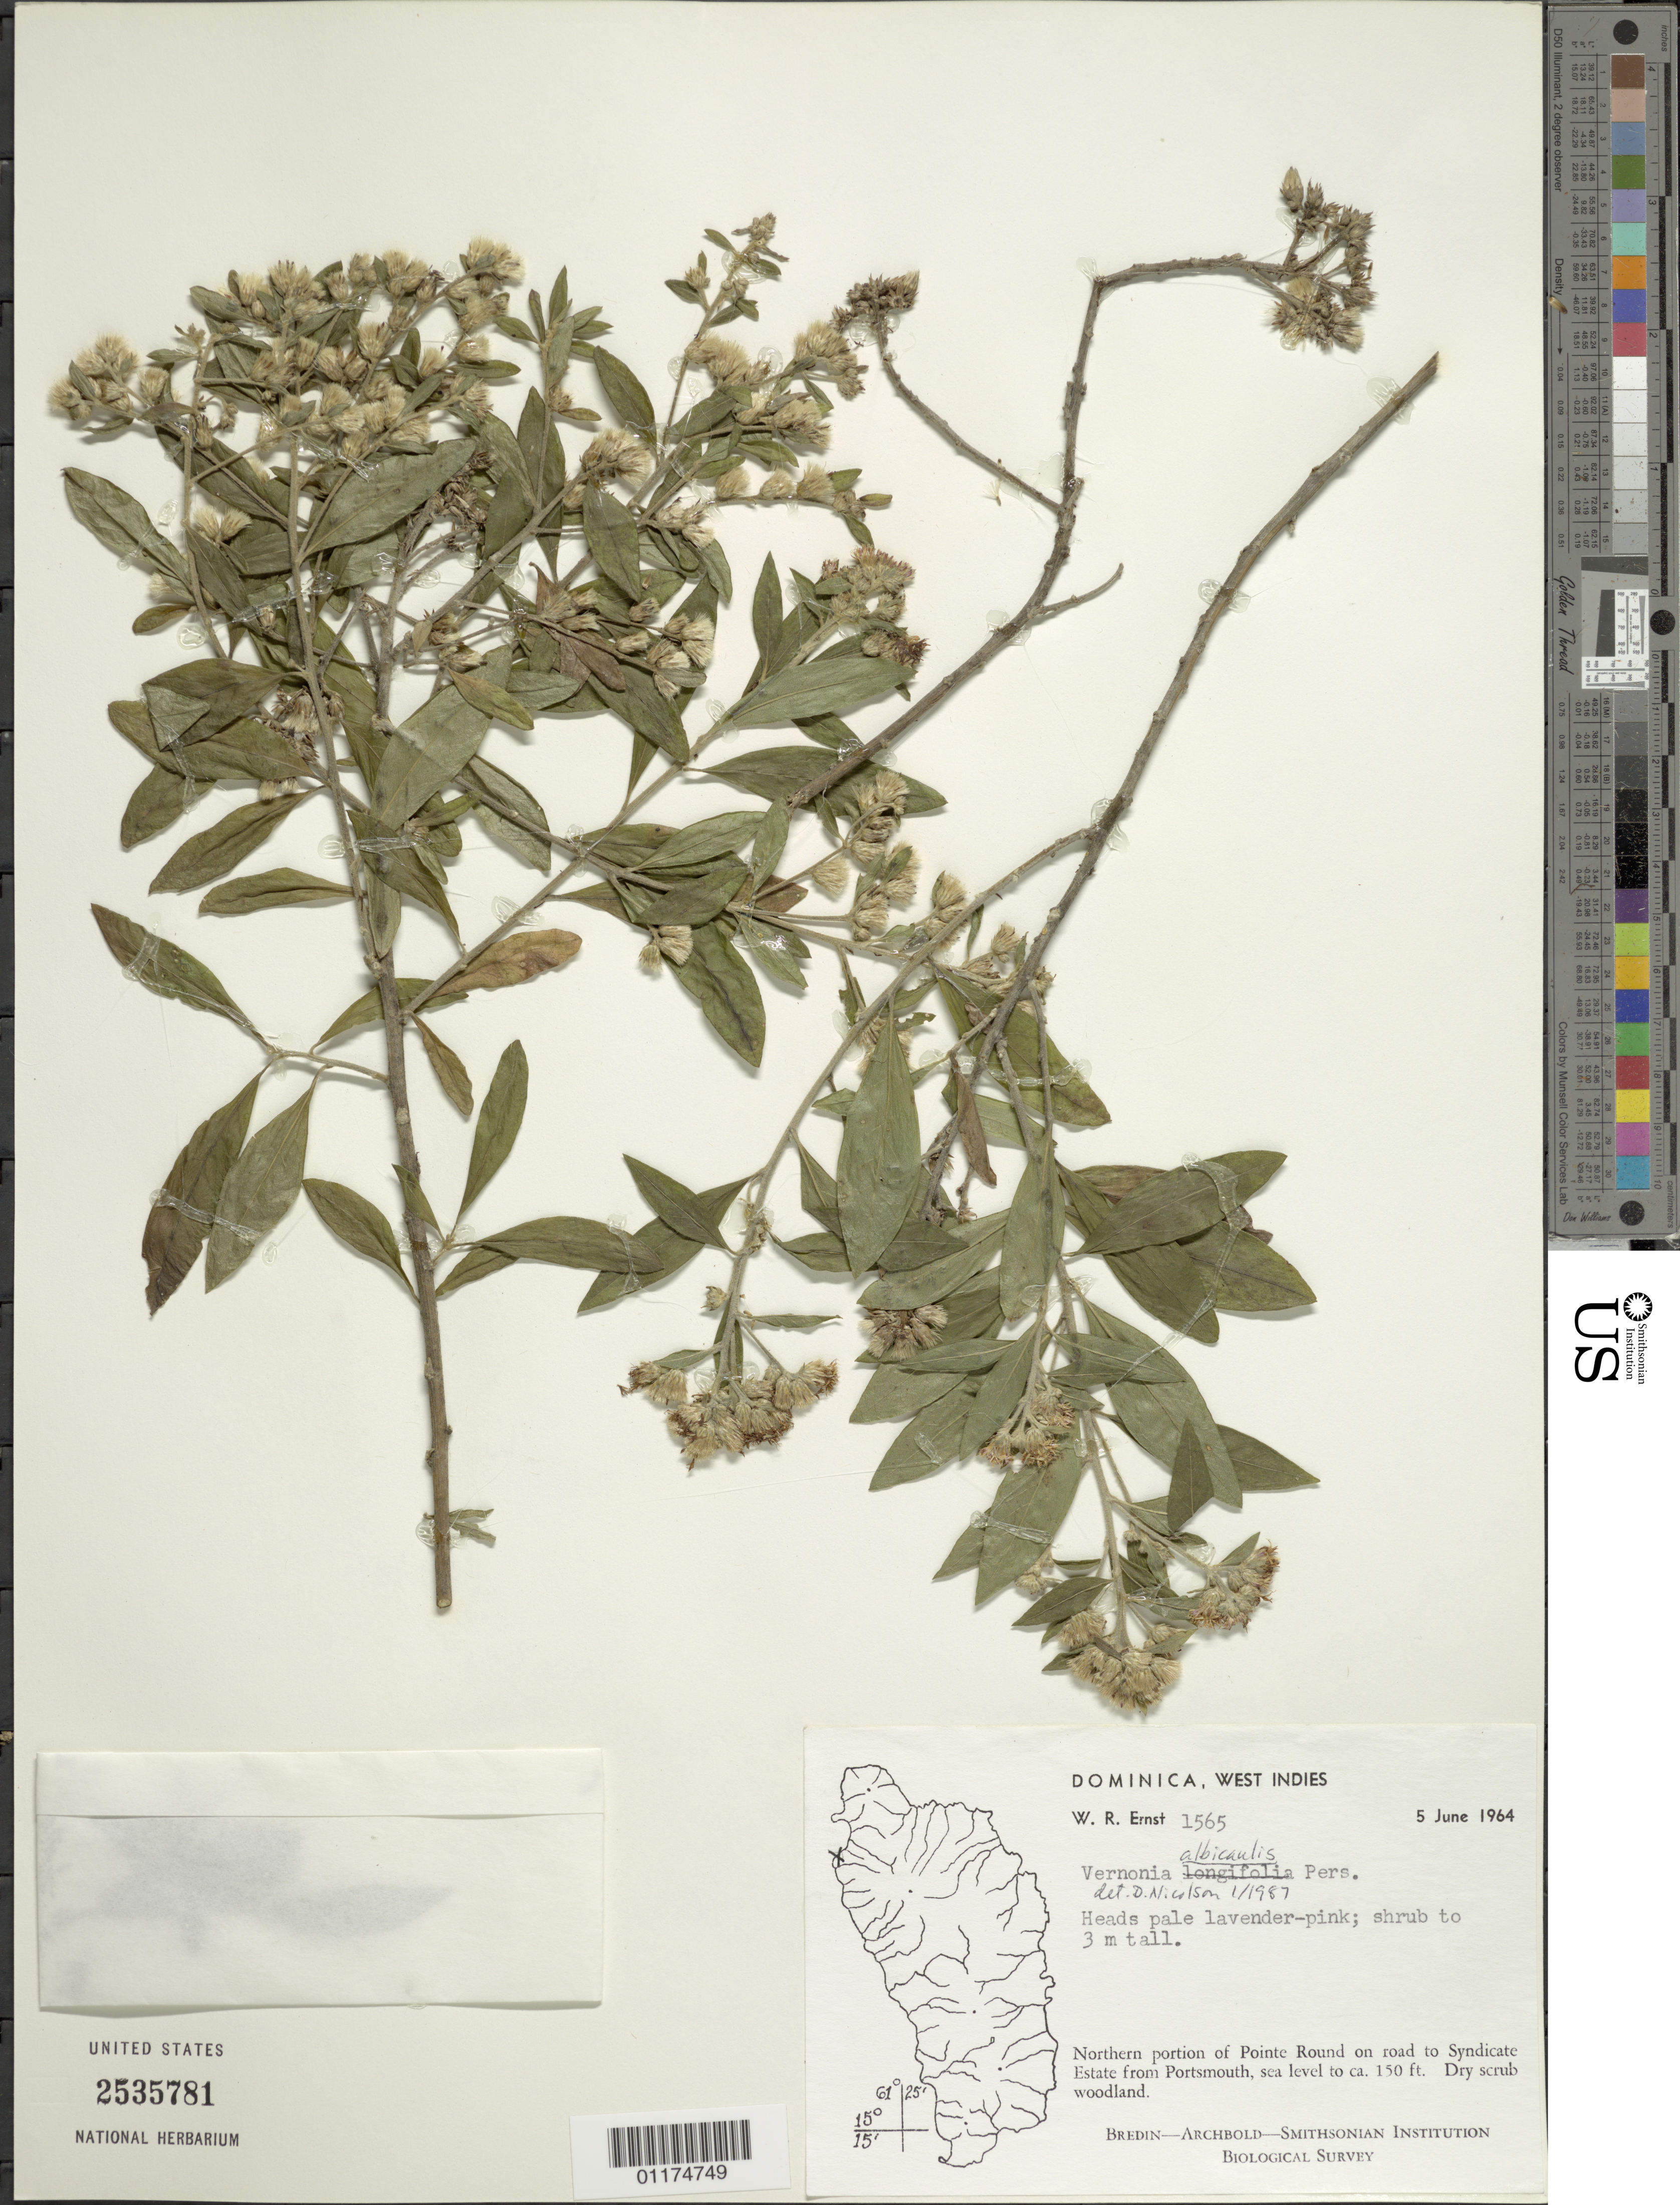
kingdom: Plantae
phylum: Tracheophyta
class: Magnoliopsida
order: Asterales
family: Asteraceae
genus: Lepidaploa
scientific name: Lepidaploa glabra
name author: (Willd.) H. Rob.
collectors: W. R. Ernst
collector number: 1565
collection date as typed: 05 Jun 1964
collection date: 1964-06-05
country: Dominica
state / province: St. John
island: Dominica I.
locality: Northern portion of Pointe Round on road to Syndicate Estate from Portsmouth,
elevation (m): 0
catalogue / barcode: US 2535781